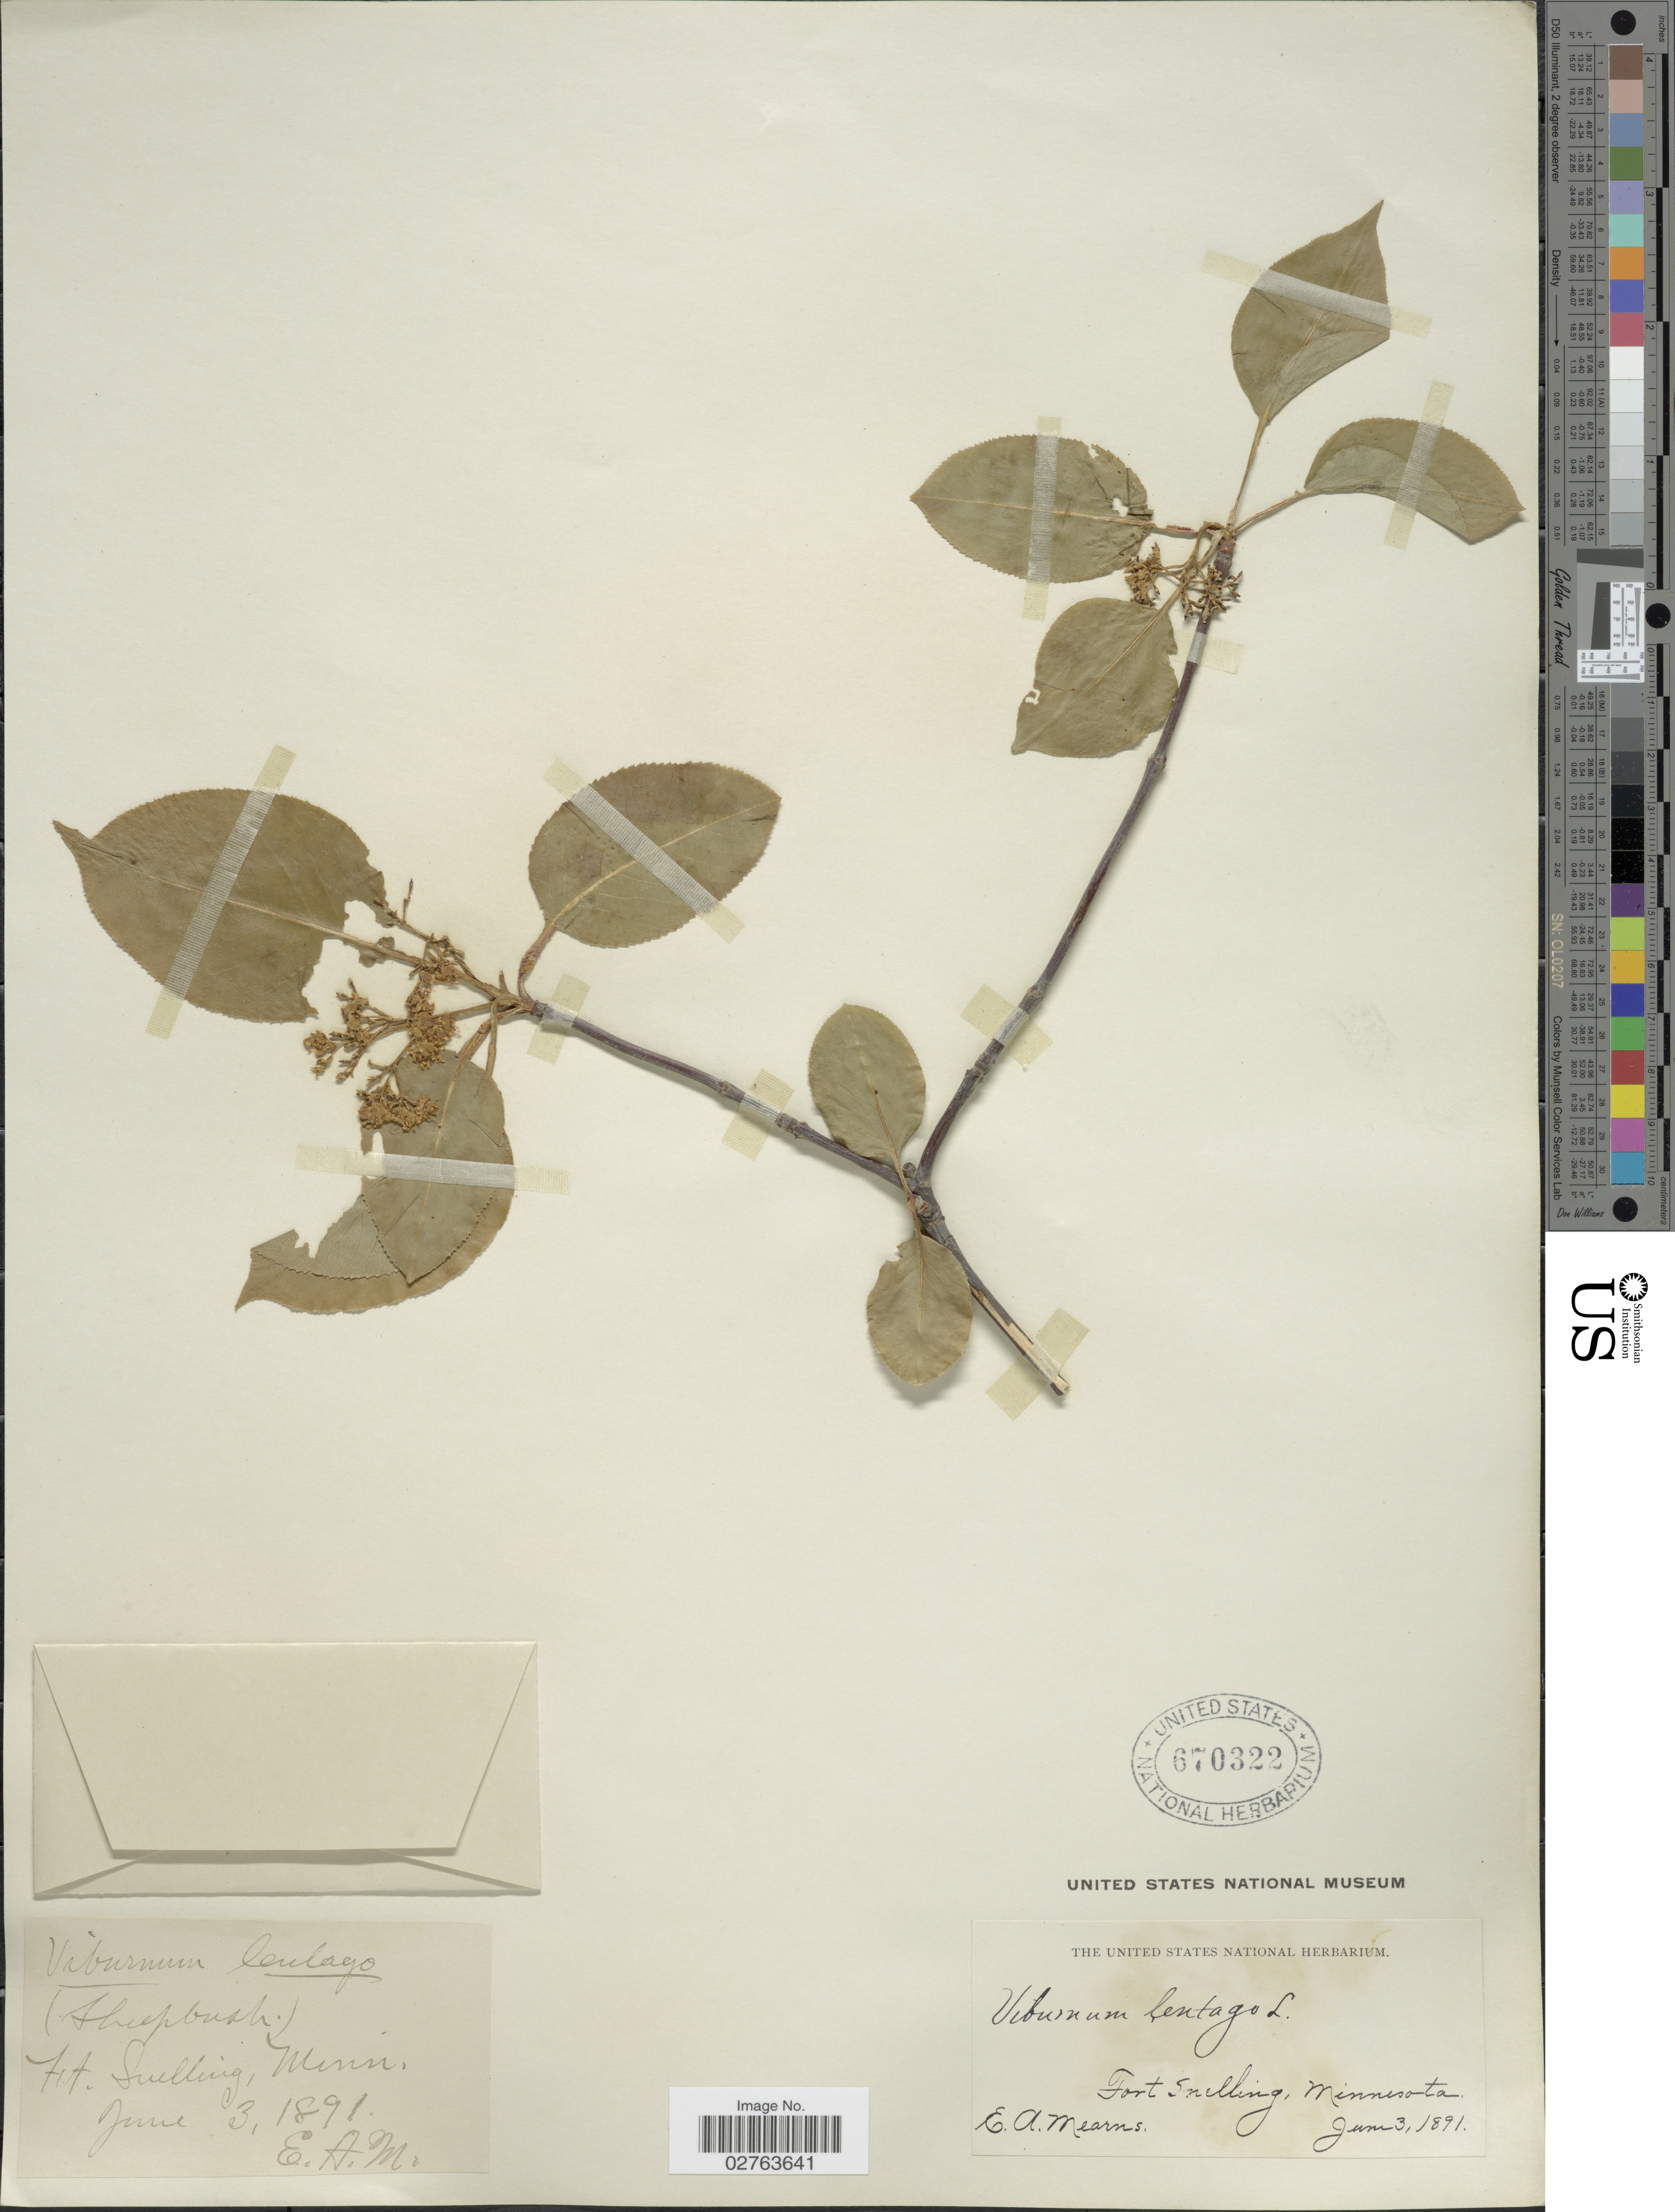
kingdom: Plantae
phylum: Tracheophyta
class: Magnoliopsida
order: Dipsacales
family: Viburnaceae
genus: Viburnum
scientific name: Viburnum lentago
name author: L.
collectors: E. A. Mearns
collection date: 1891-06-03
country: United States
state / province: Minnesota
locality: Fort Snelling.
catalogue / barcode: US 670322